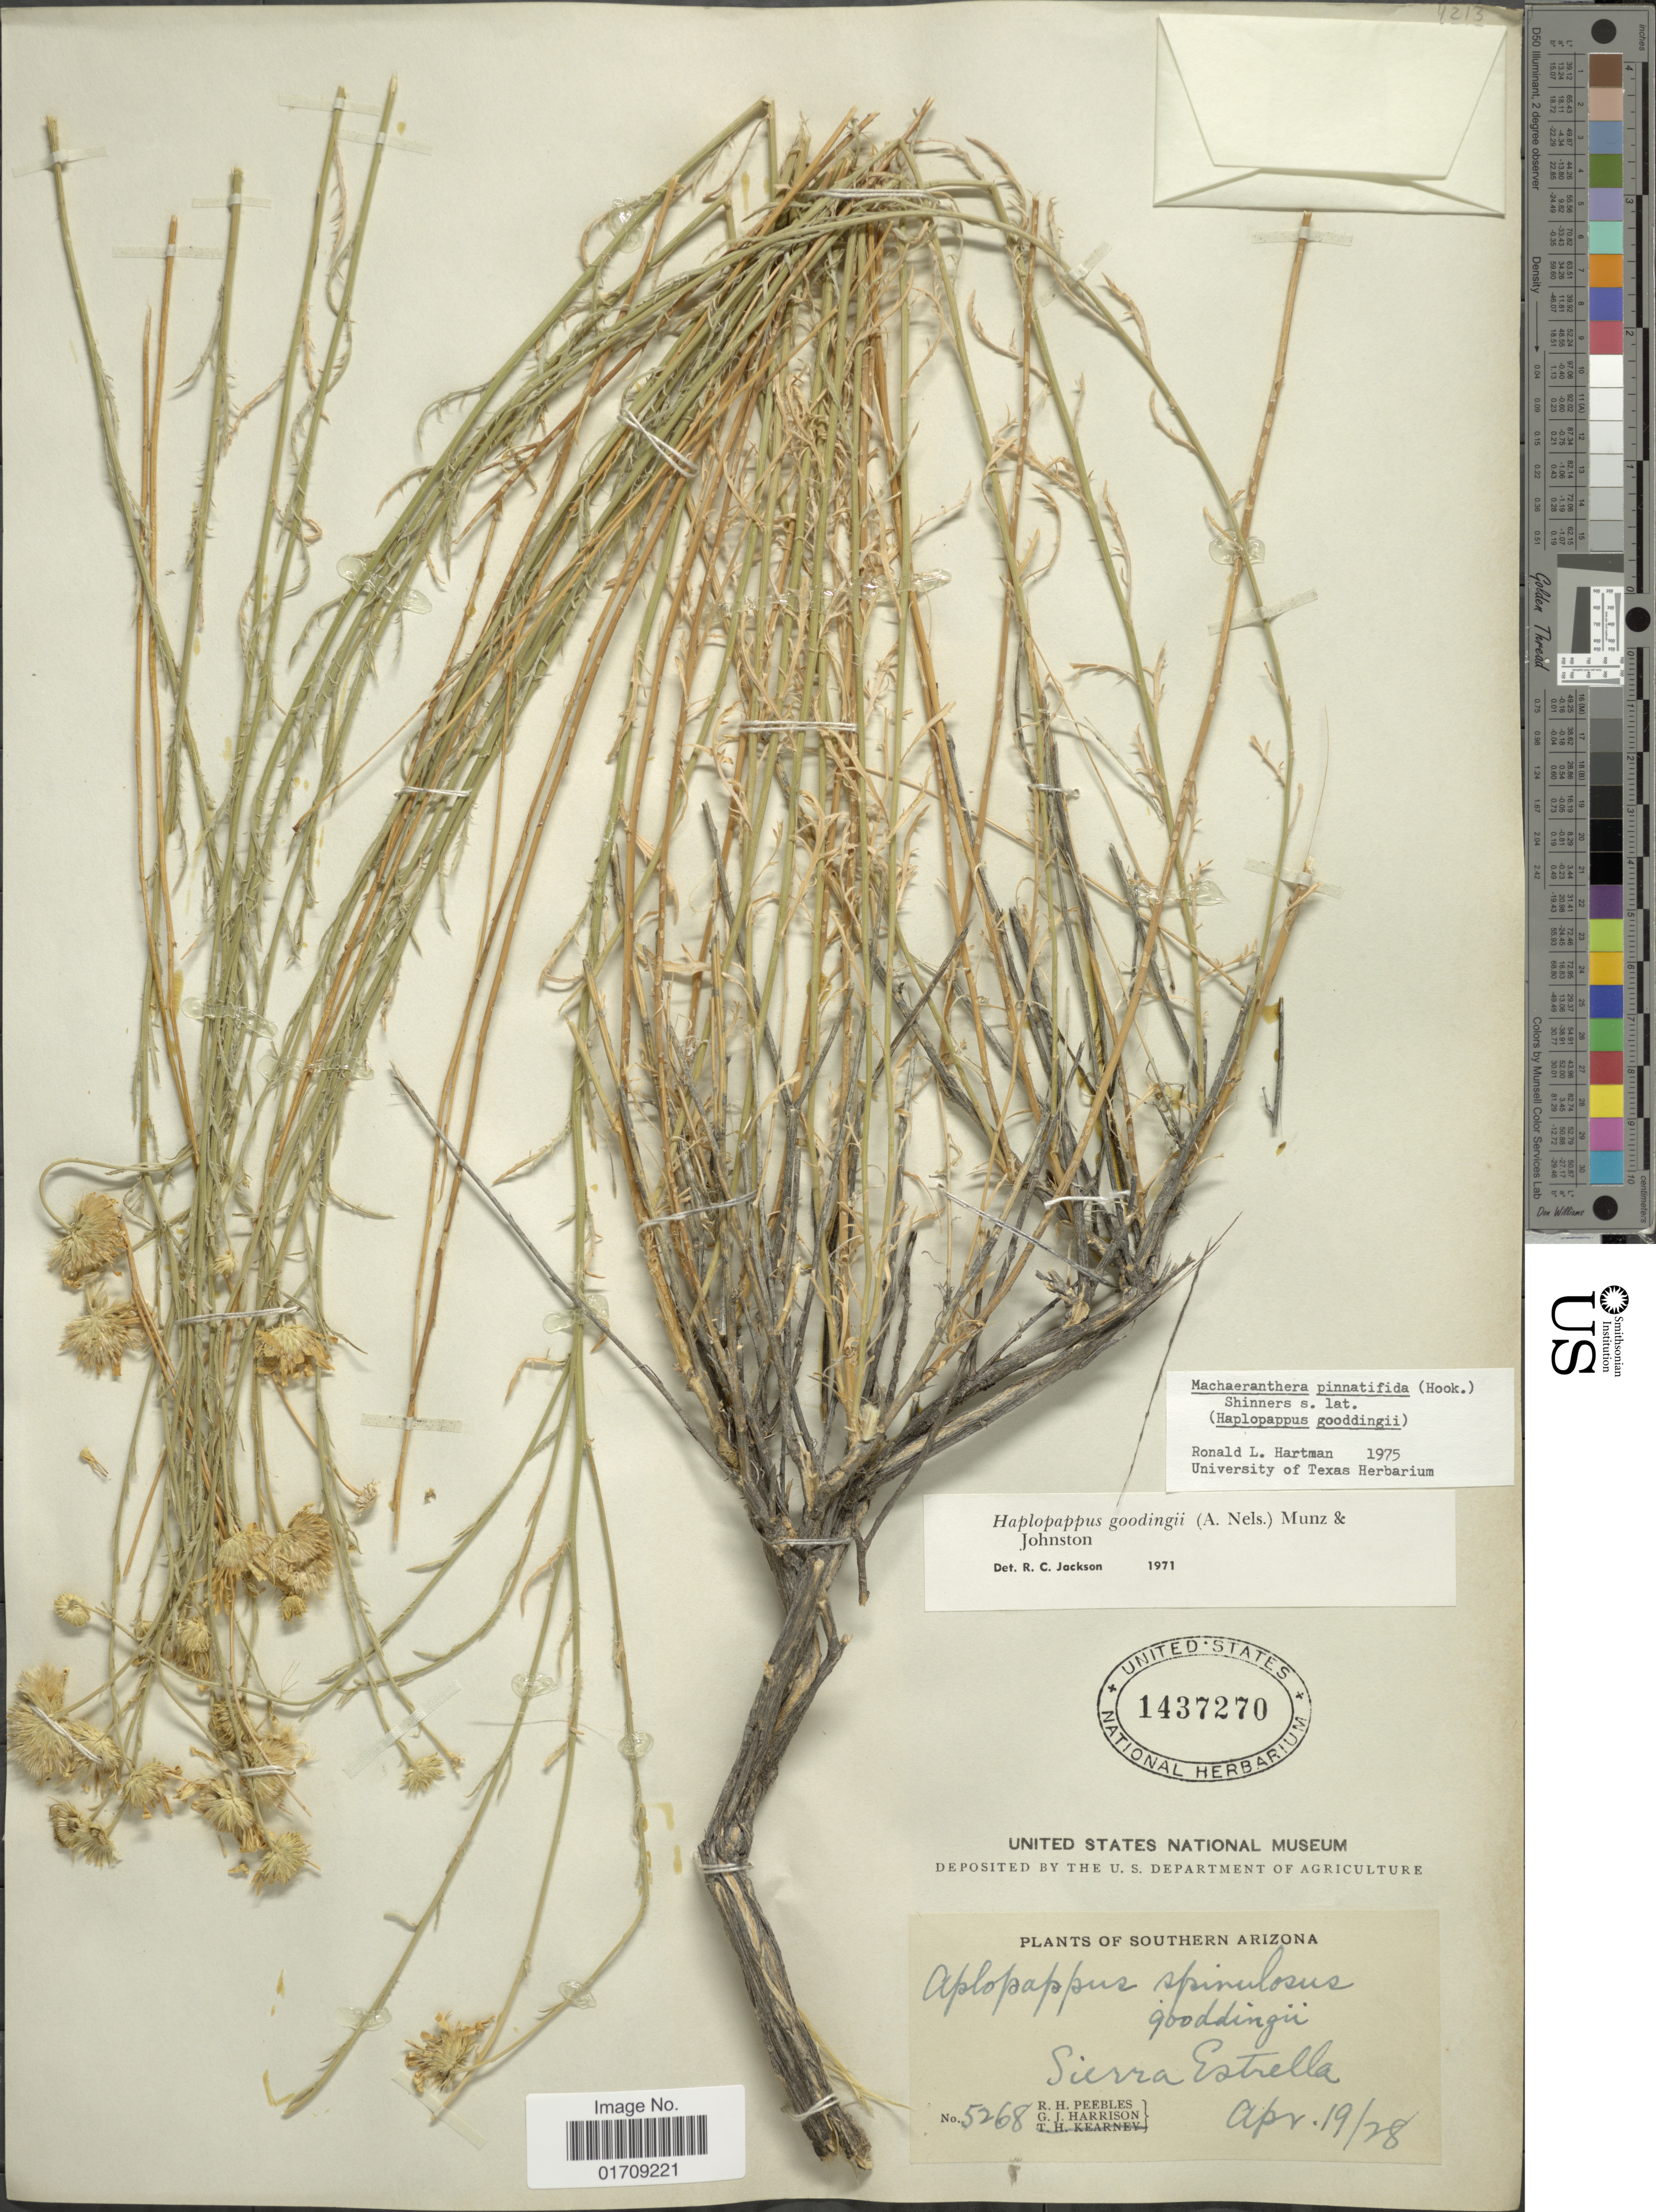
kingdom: Plantae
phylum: Tracheophyta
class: Magnoliopsida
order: Asterales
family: Asteraceae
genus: Machaeranthera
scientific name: Machaeranthera pinnatifida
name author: (Hook.) Shinners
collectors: R. H. Peebles & G. J. Harrison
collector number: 5268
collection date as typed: Transcribed d/m/y: 19/4/28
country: United States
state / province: Arizona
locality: Southern Arizona, Sierra Estrella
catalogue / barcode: US 1437270